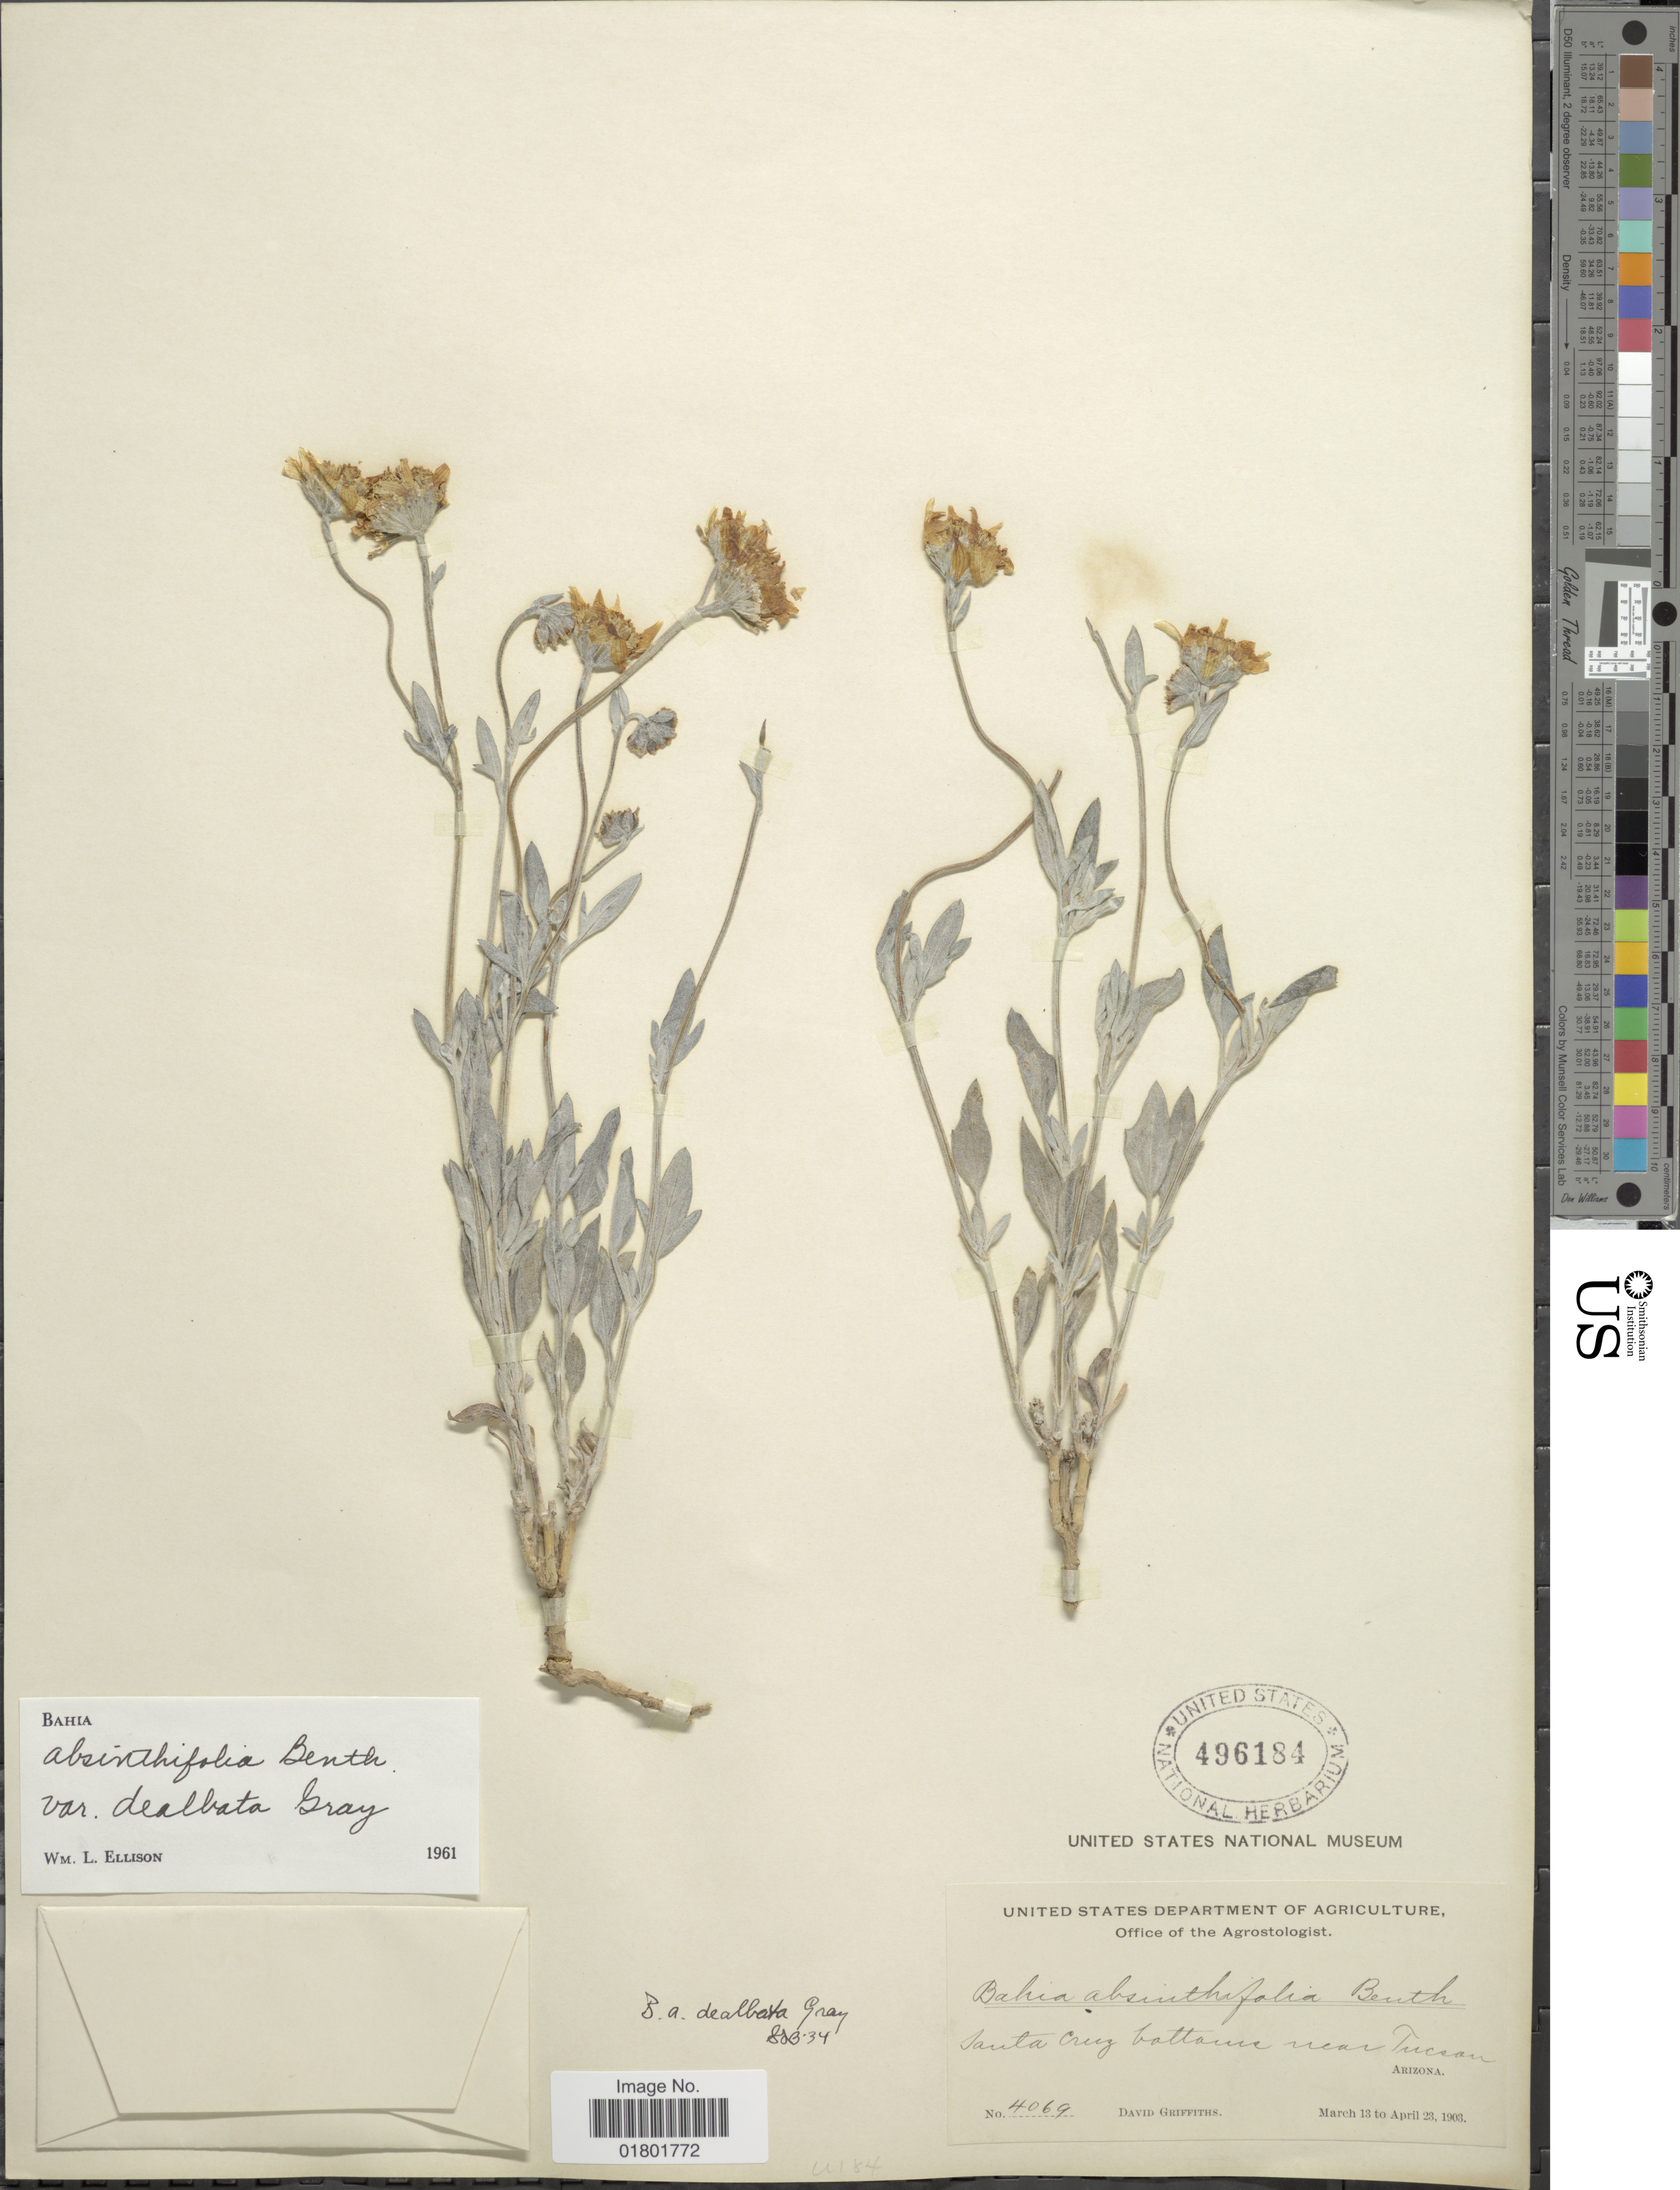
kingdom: Plantae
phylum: Tracheophyta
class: Magnoliopsida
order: Asterales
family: Asteraceae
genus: Bahia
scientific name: Bahia absinthifolia var. dealbata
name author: A. Gray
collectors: D. Griffiths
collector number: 4069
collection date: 1903-03-13/1903-04-23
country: United States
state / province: Arizona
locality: Santa Cruz bottom near Tucson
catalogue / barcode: US 496184